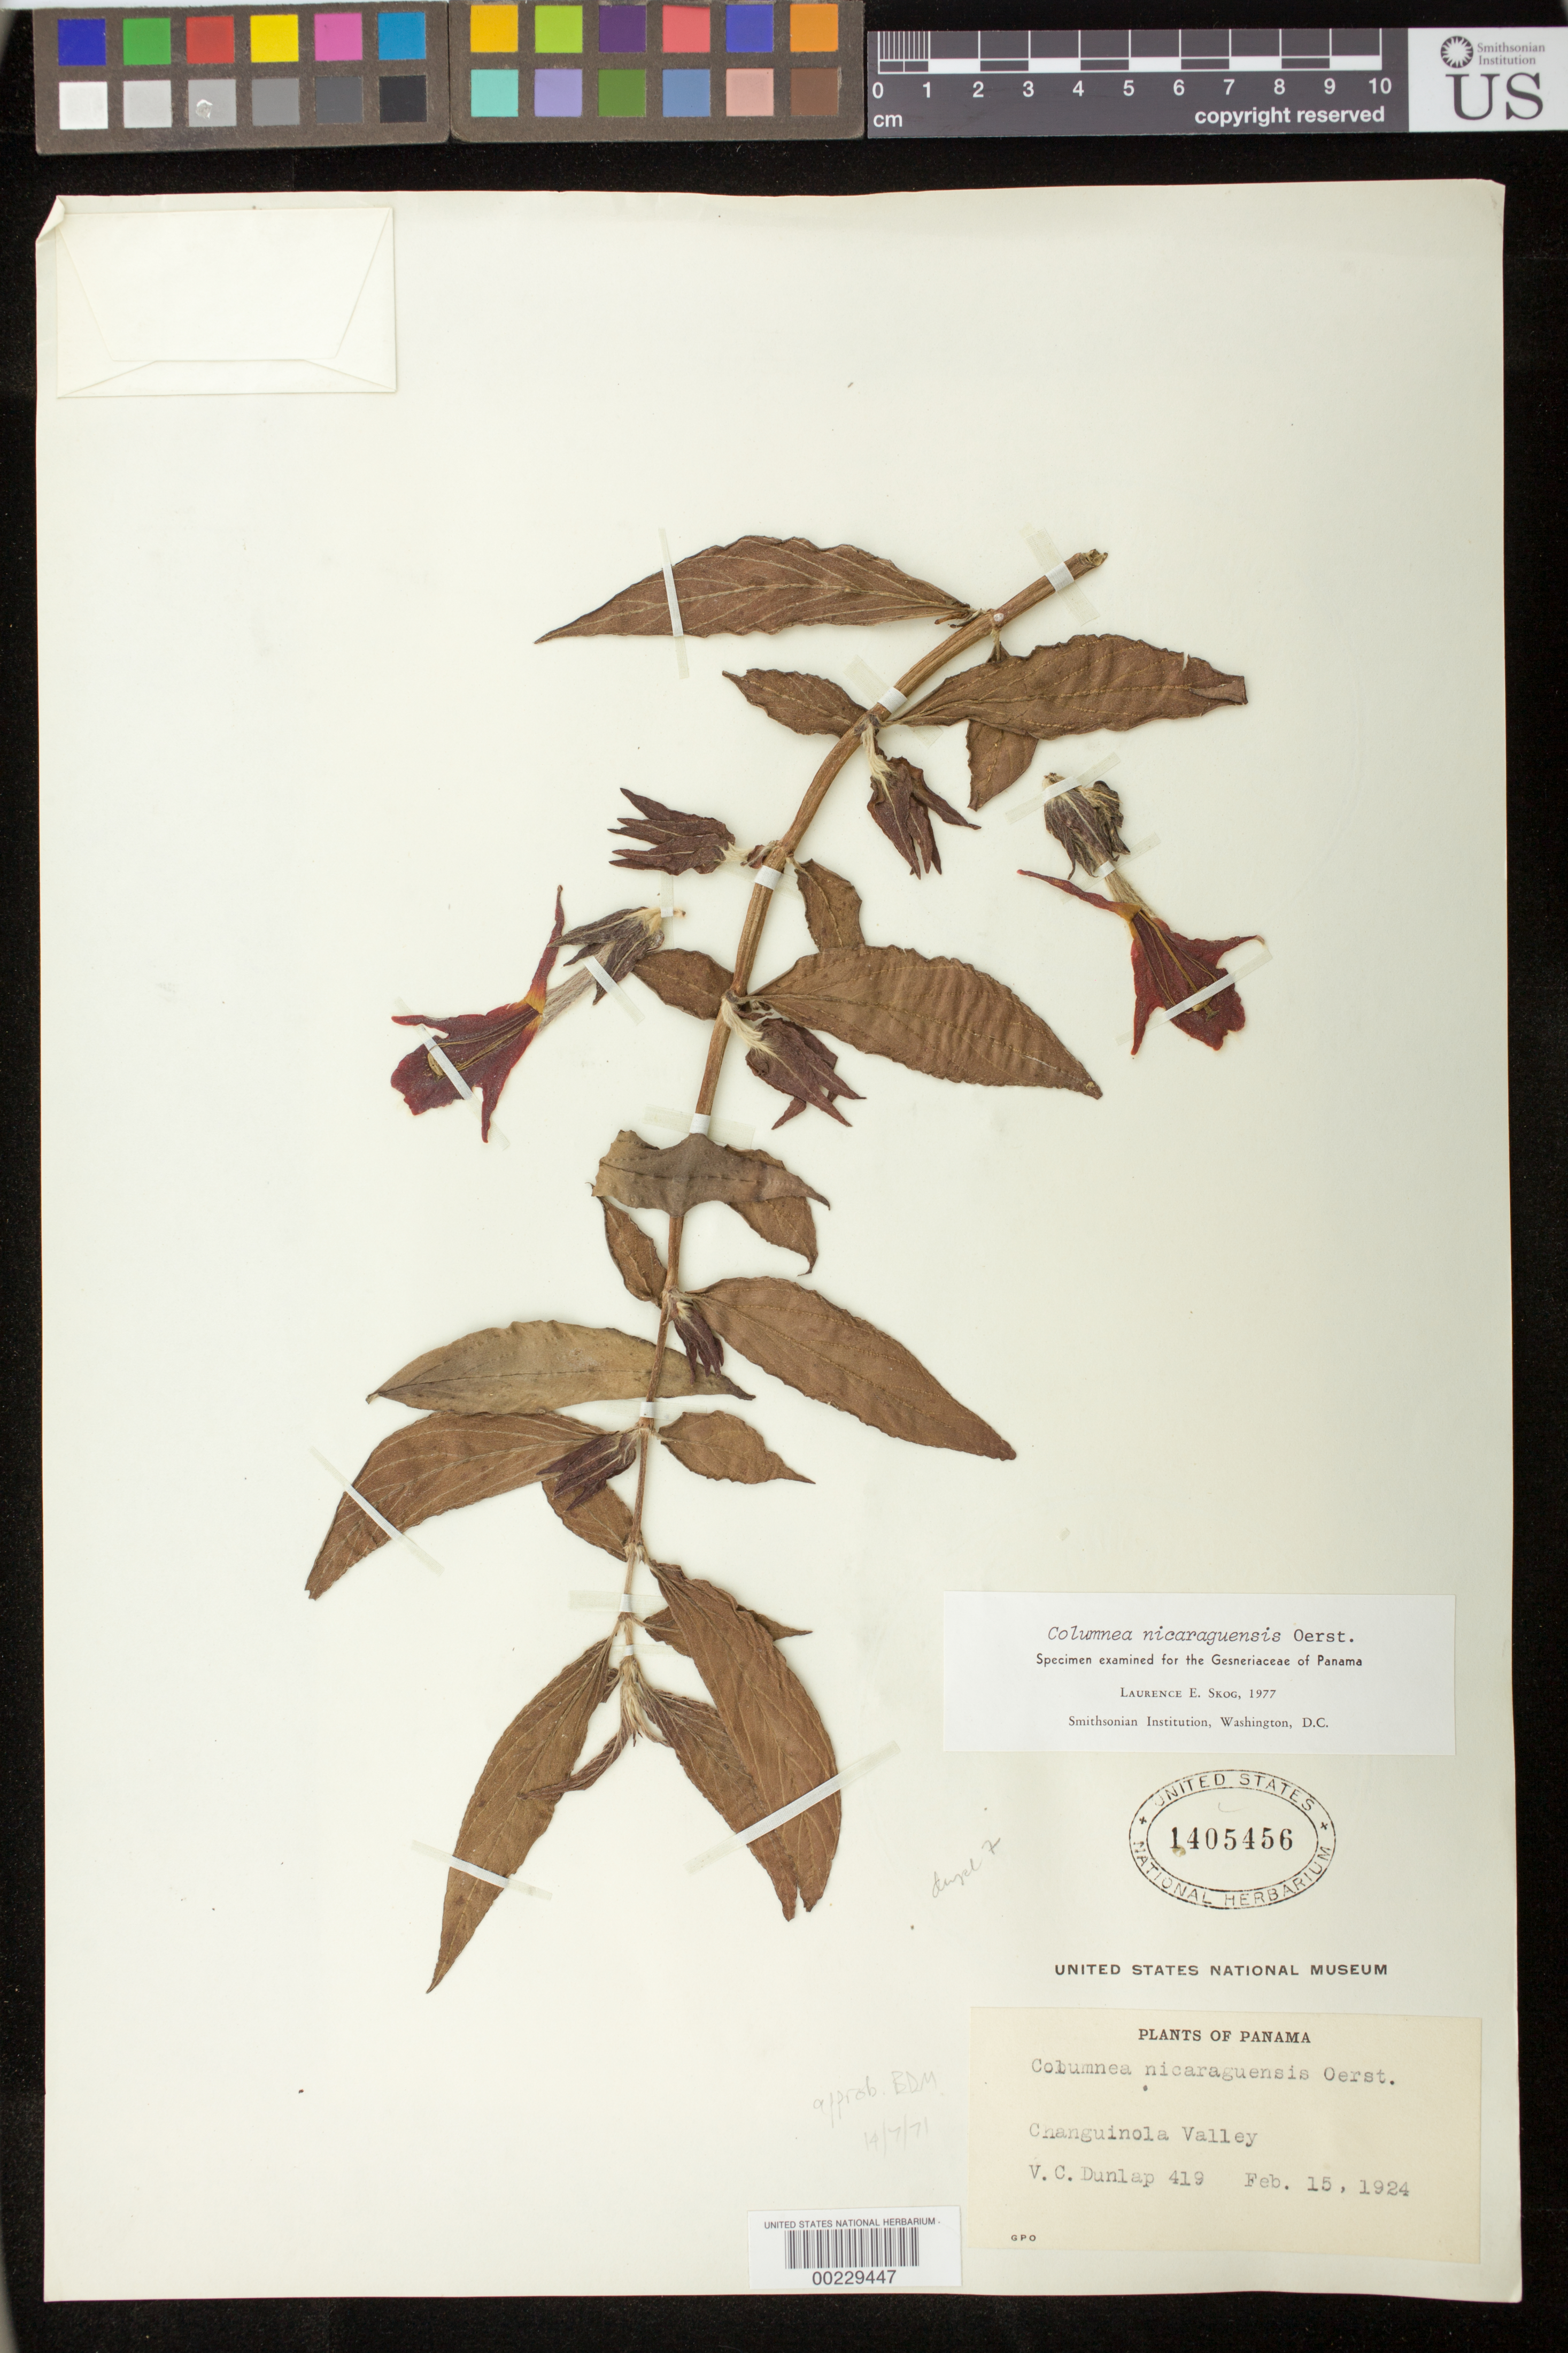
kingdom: Plantae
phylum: Tracheophyta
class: Magnoliopsida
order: Lamiales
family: Gesneriaceae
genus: Columnea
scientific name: Columnea nicaraguensis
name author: Oerst.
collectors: V. C. Dunlap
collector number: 419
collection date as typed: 15 Feb 1924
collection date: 1924-02-15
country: Panama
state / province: Bocas del Toro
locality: Changuinola Valley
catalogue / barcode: US 1405456